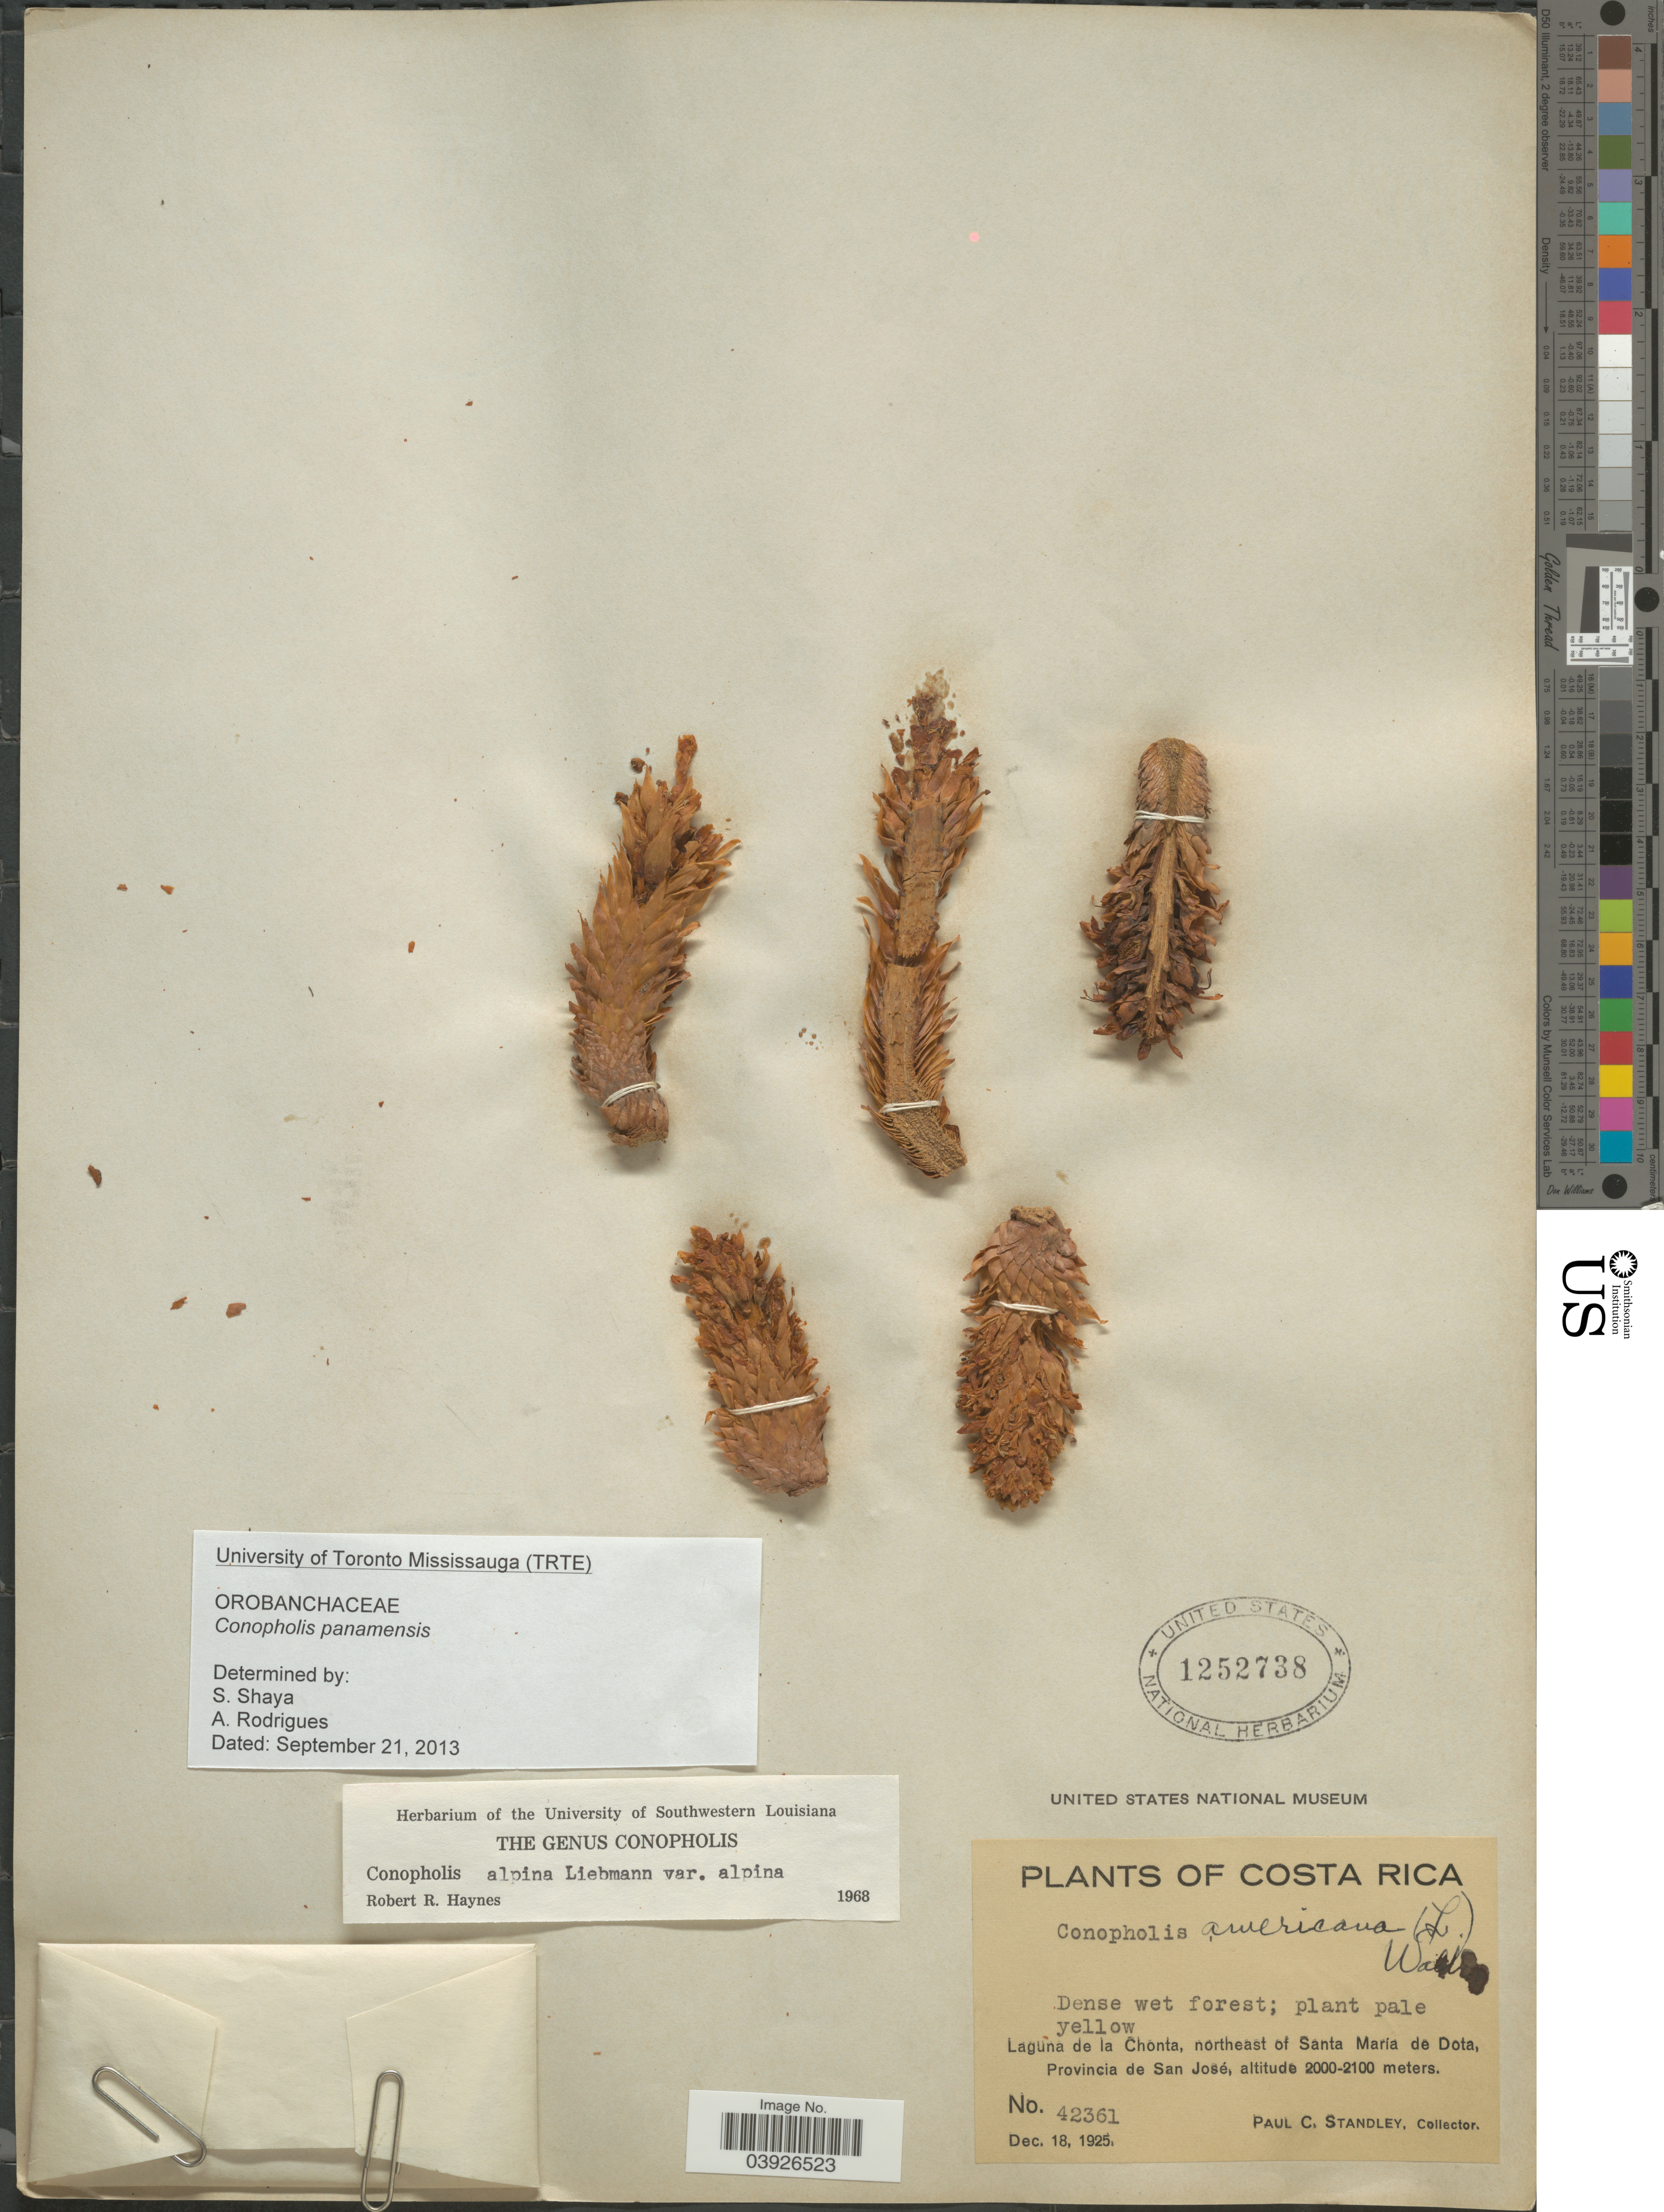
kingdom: Plantae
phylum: Tracheophyta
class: Magnoliopsida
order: Lamiales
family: Orobanchaceae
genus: Conopholis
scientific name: Conopholis panamensis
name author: Woodson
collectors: P. C. Standley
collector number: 42361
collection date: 1925-12-18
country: Costa Rica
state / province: San José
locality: Laguna de la Chonta, northeast of Santa María de Dota.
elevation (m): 2000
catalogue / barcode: US 1252738